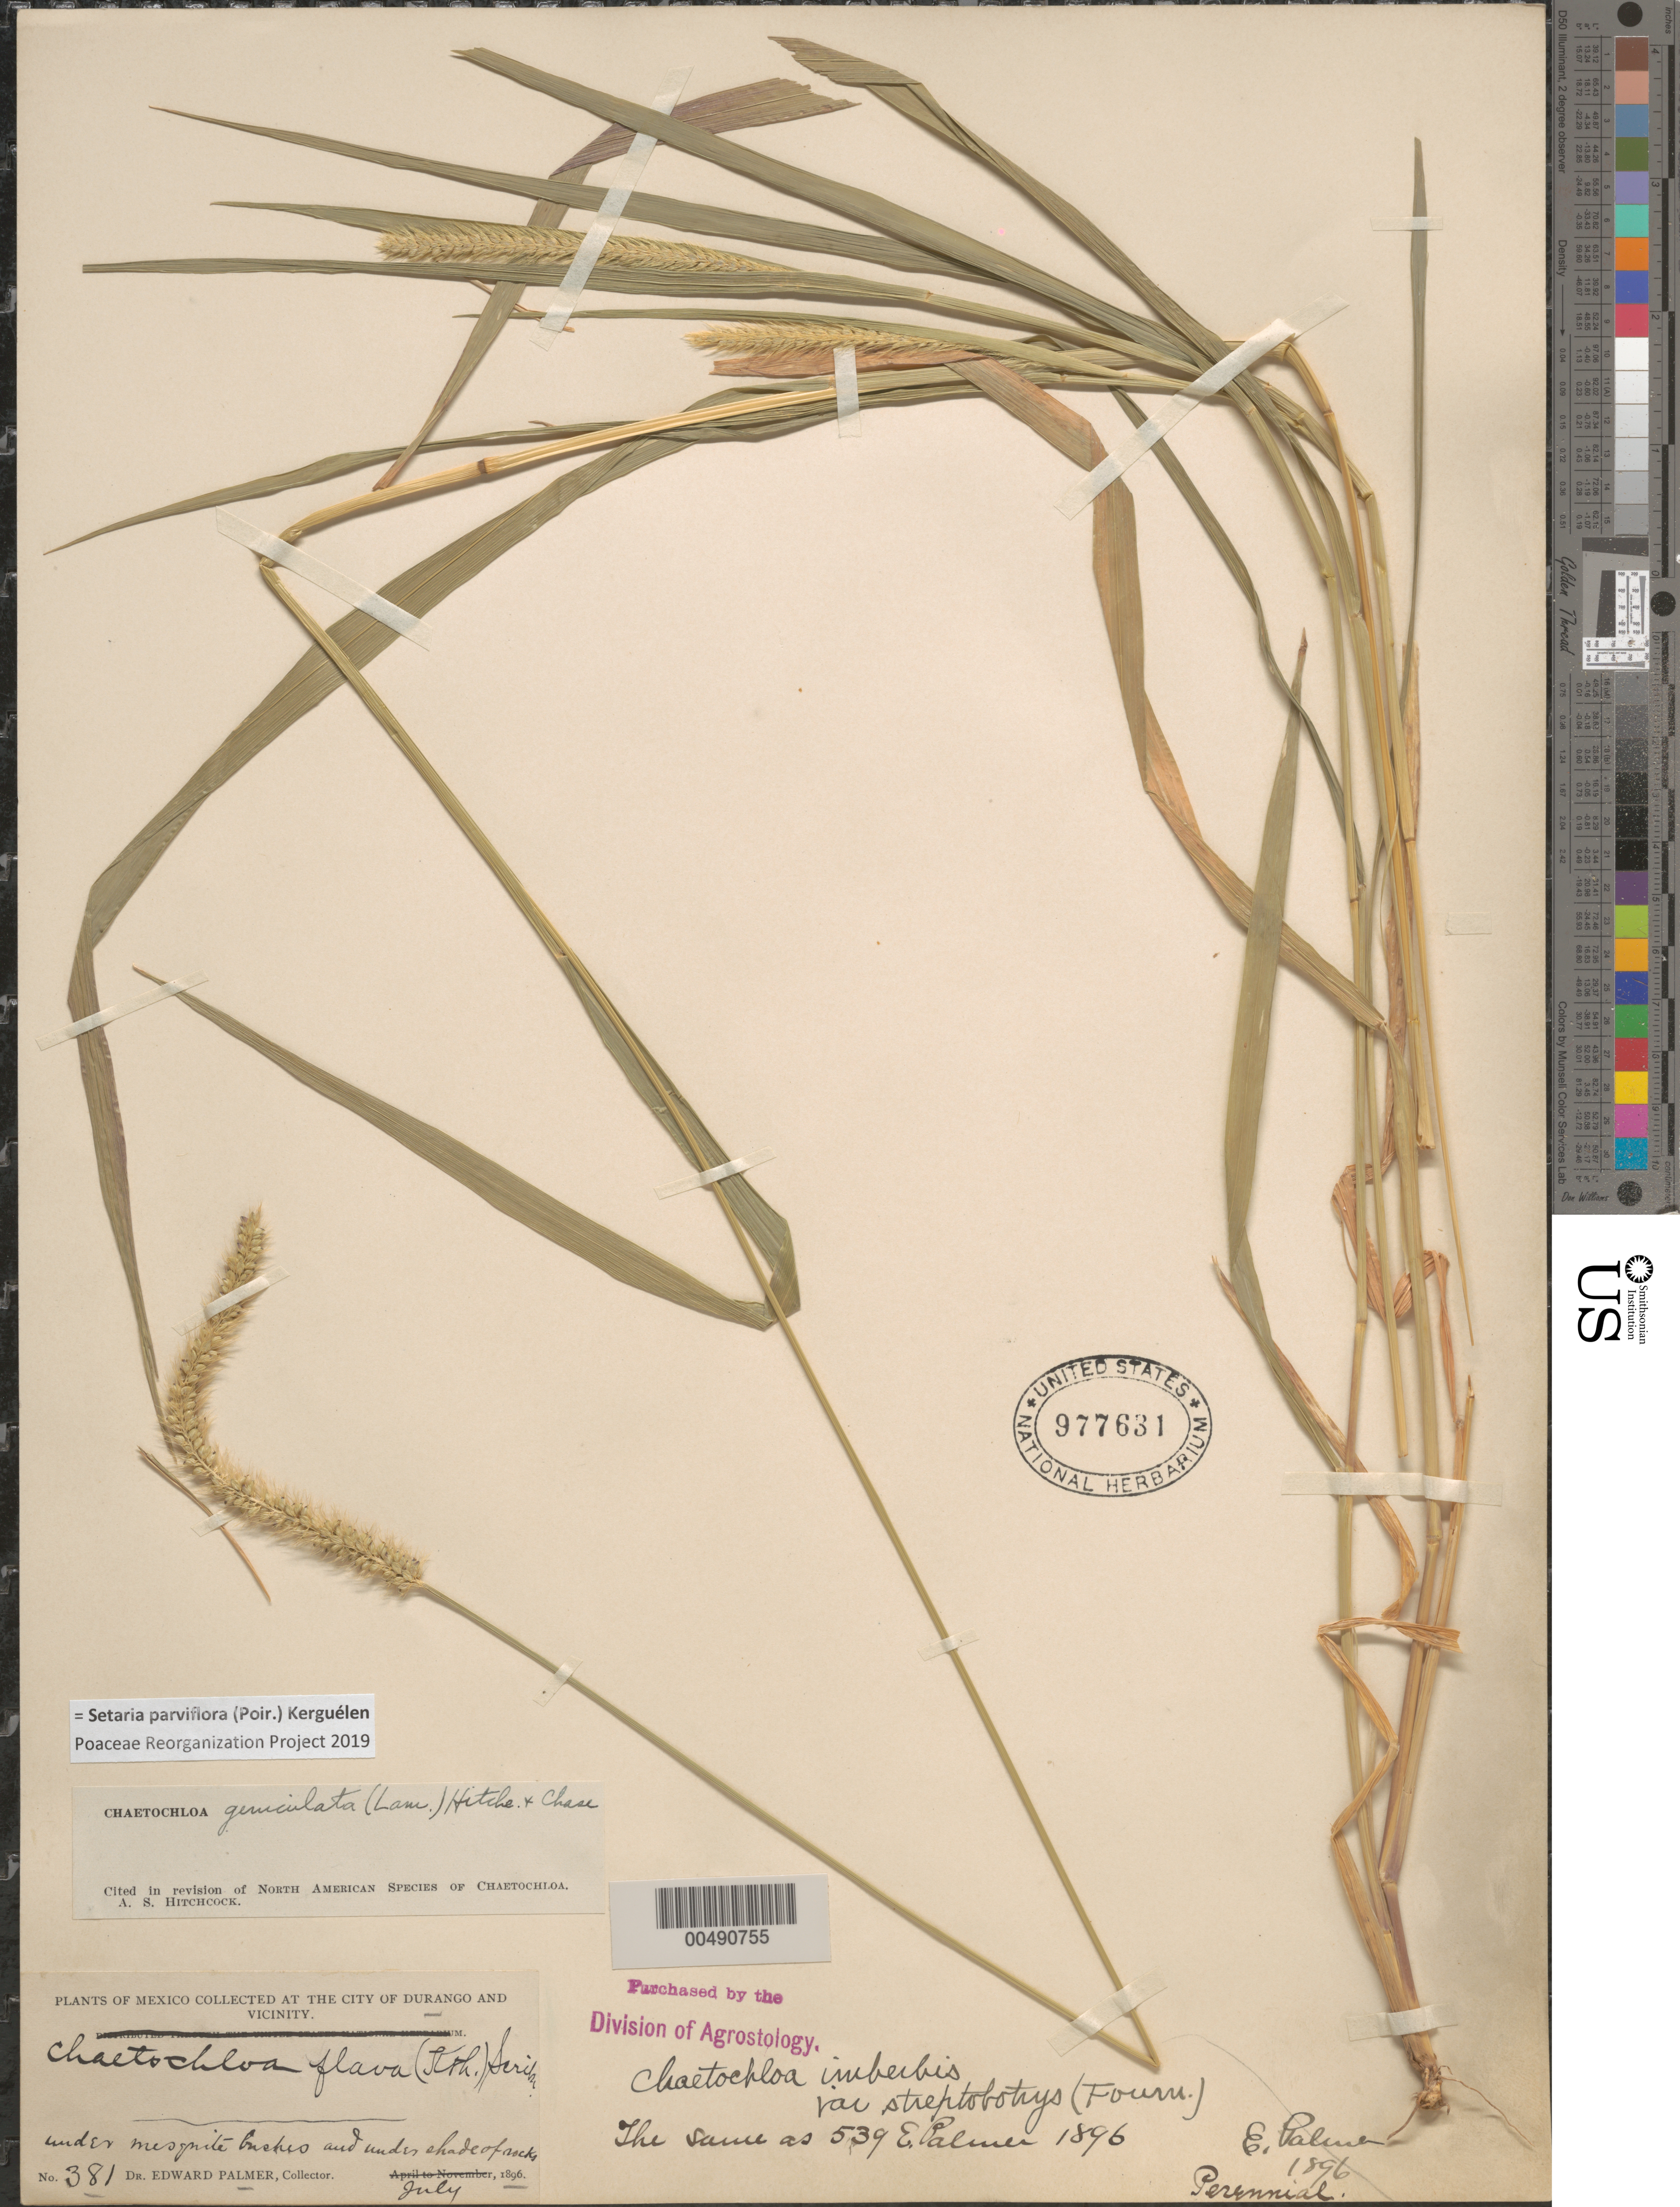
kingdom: Plantae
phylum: Tracheophyta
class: Liliopsida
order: Poales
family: Poaceae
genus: Setaria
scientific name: Setaria parviflora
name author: (Poir.) Kerguélen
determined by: Poaceae Reorganization Project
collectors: E. Palmer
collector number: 381 (539)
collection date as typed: Jul 1896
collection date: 1896-07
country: Mexico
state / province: Durango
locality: City of Durango & vicinity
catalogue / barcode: US 977631